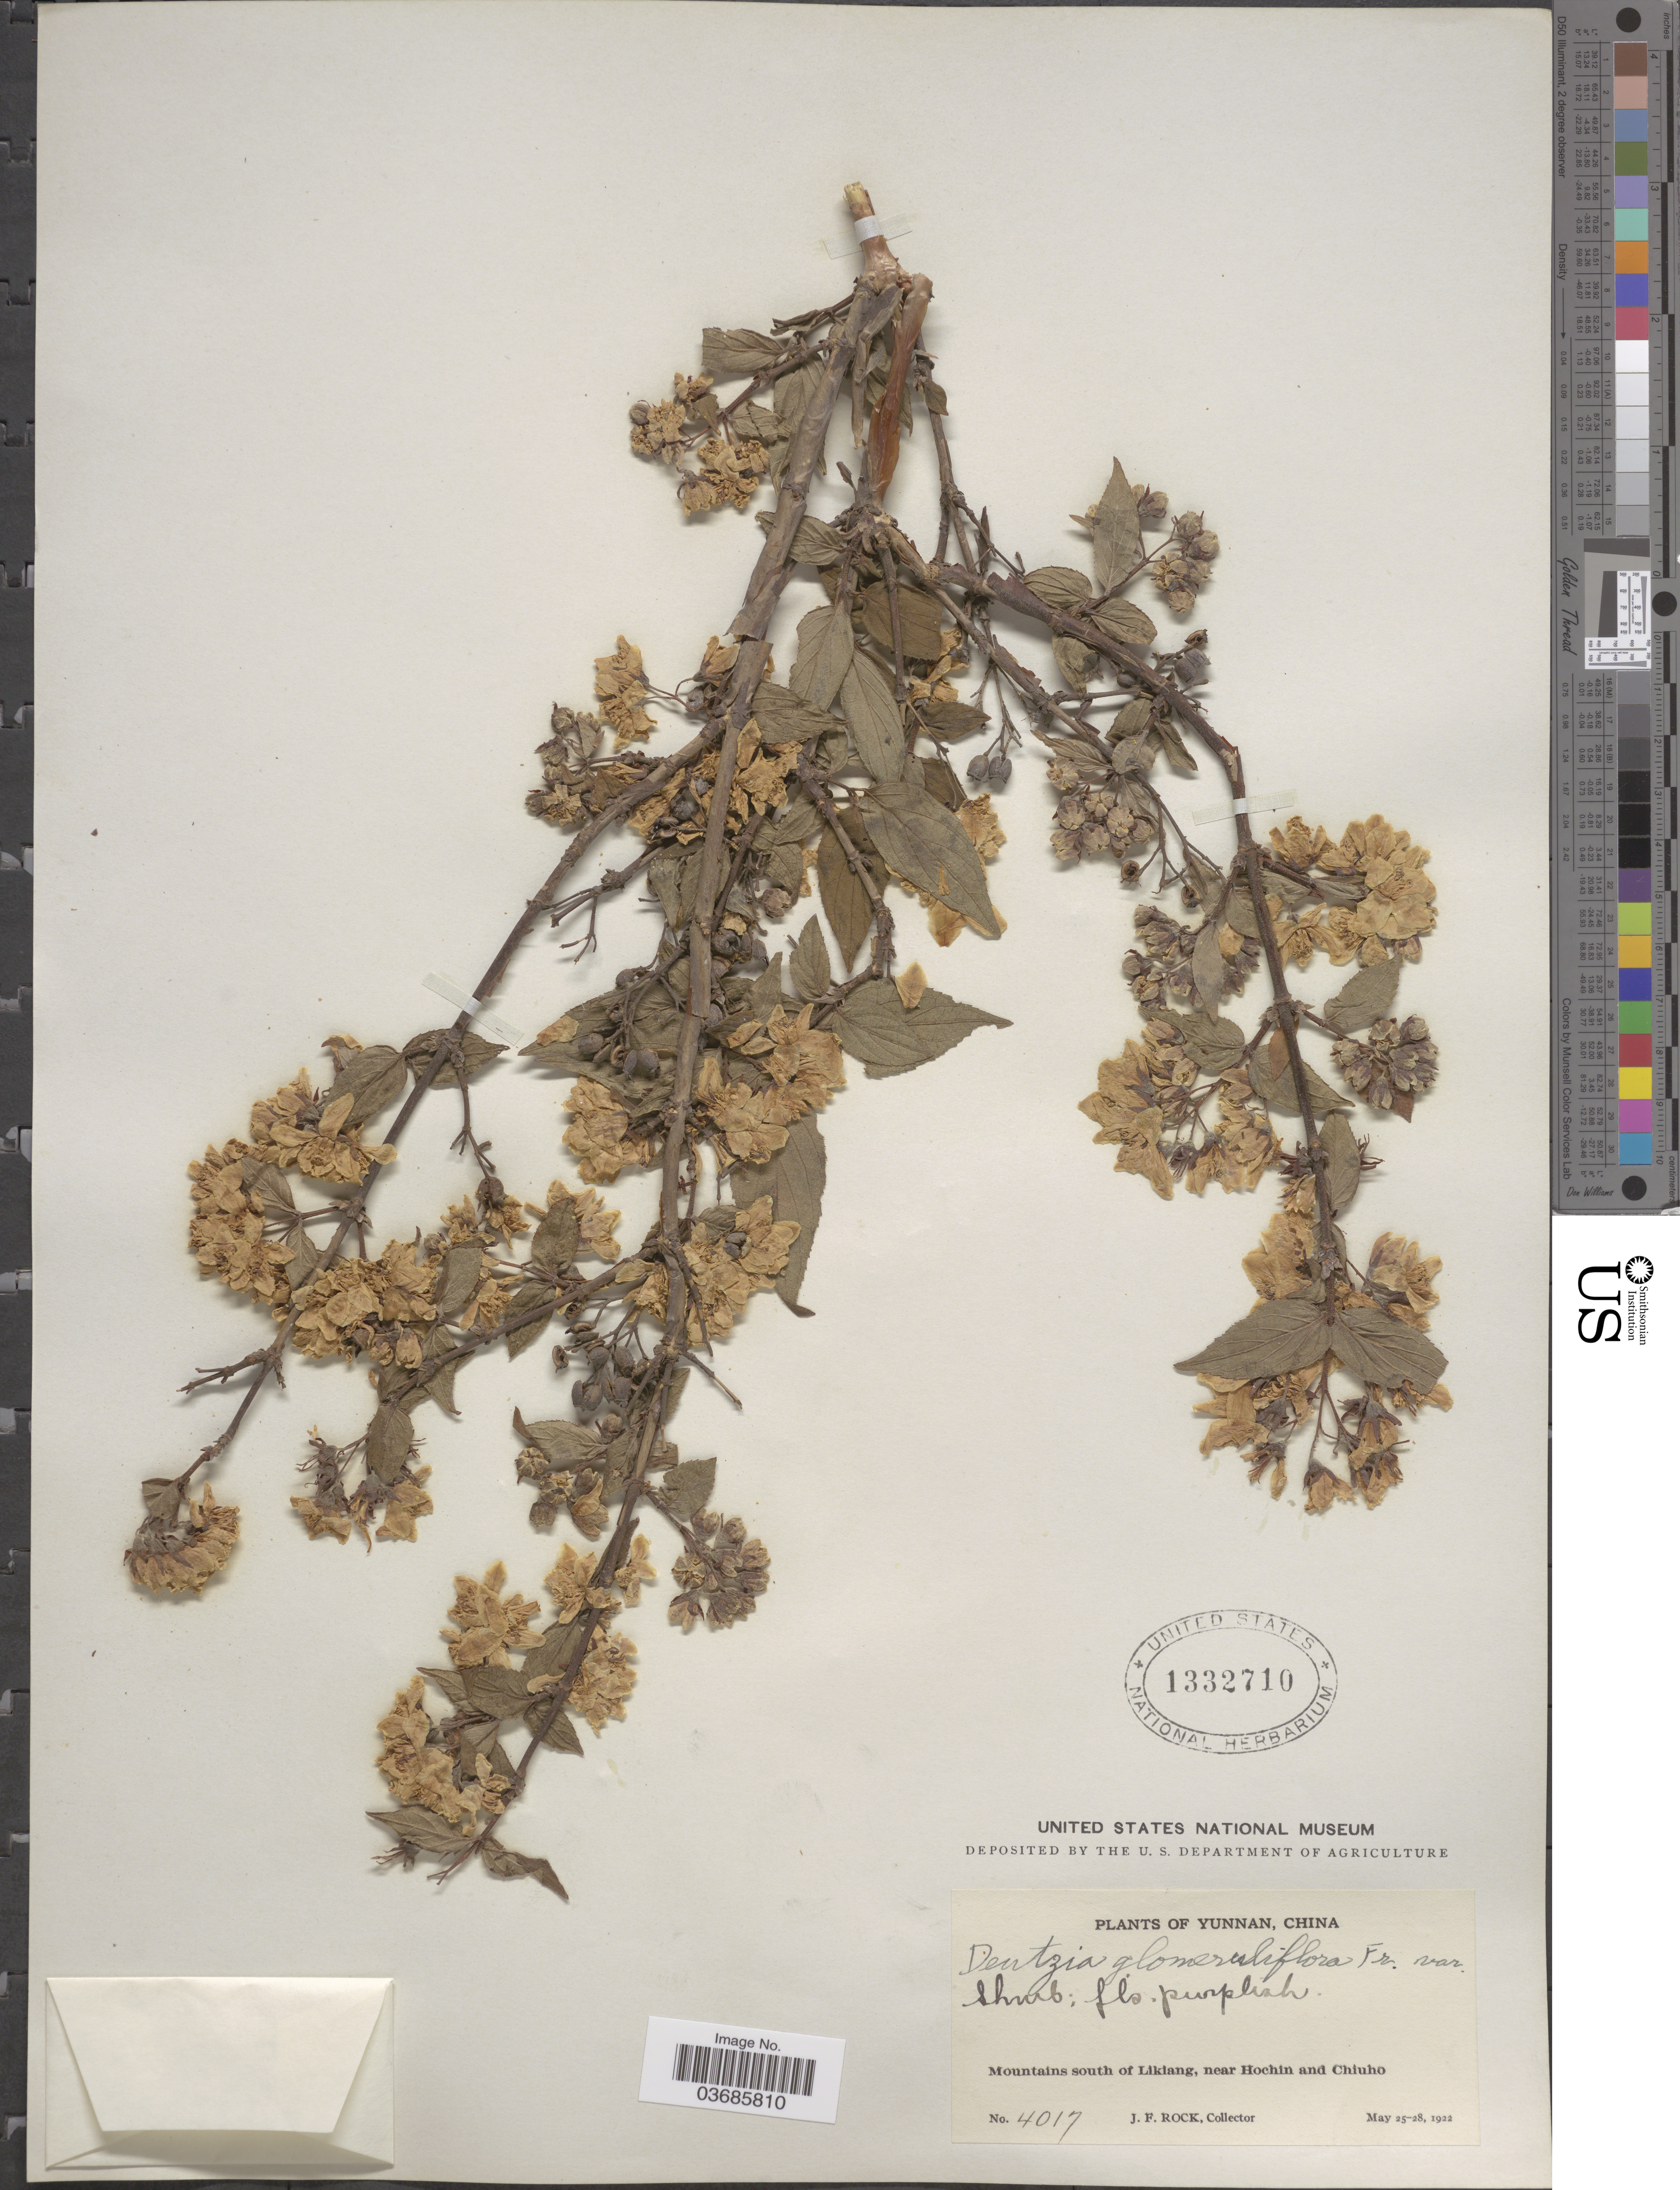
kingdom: Plantae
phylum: Tracheophyta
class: Magnoliopsida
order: Cornales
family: Hydrangeaceae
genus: Deutzia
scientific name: Deutzia glomeruliflora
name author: Franch.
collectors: J. Rock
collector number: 4017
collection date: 1922-05-25/1922-05-28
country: China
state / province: Yunnan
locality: Mountains south of Likiang, near Hochin and Chiuho.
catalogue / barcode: US 1332710